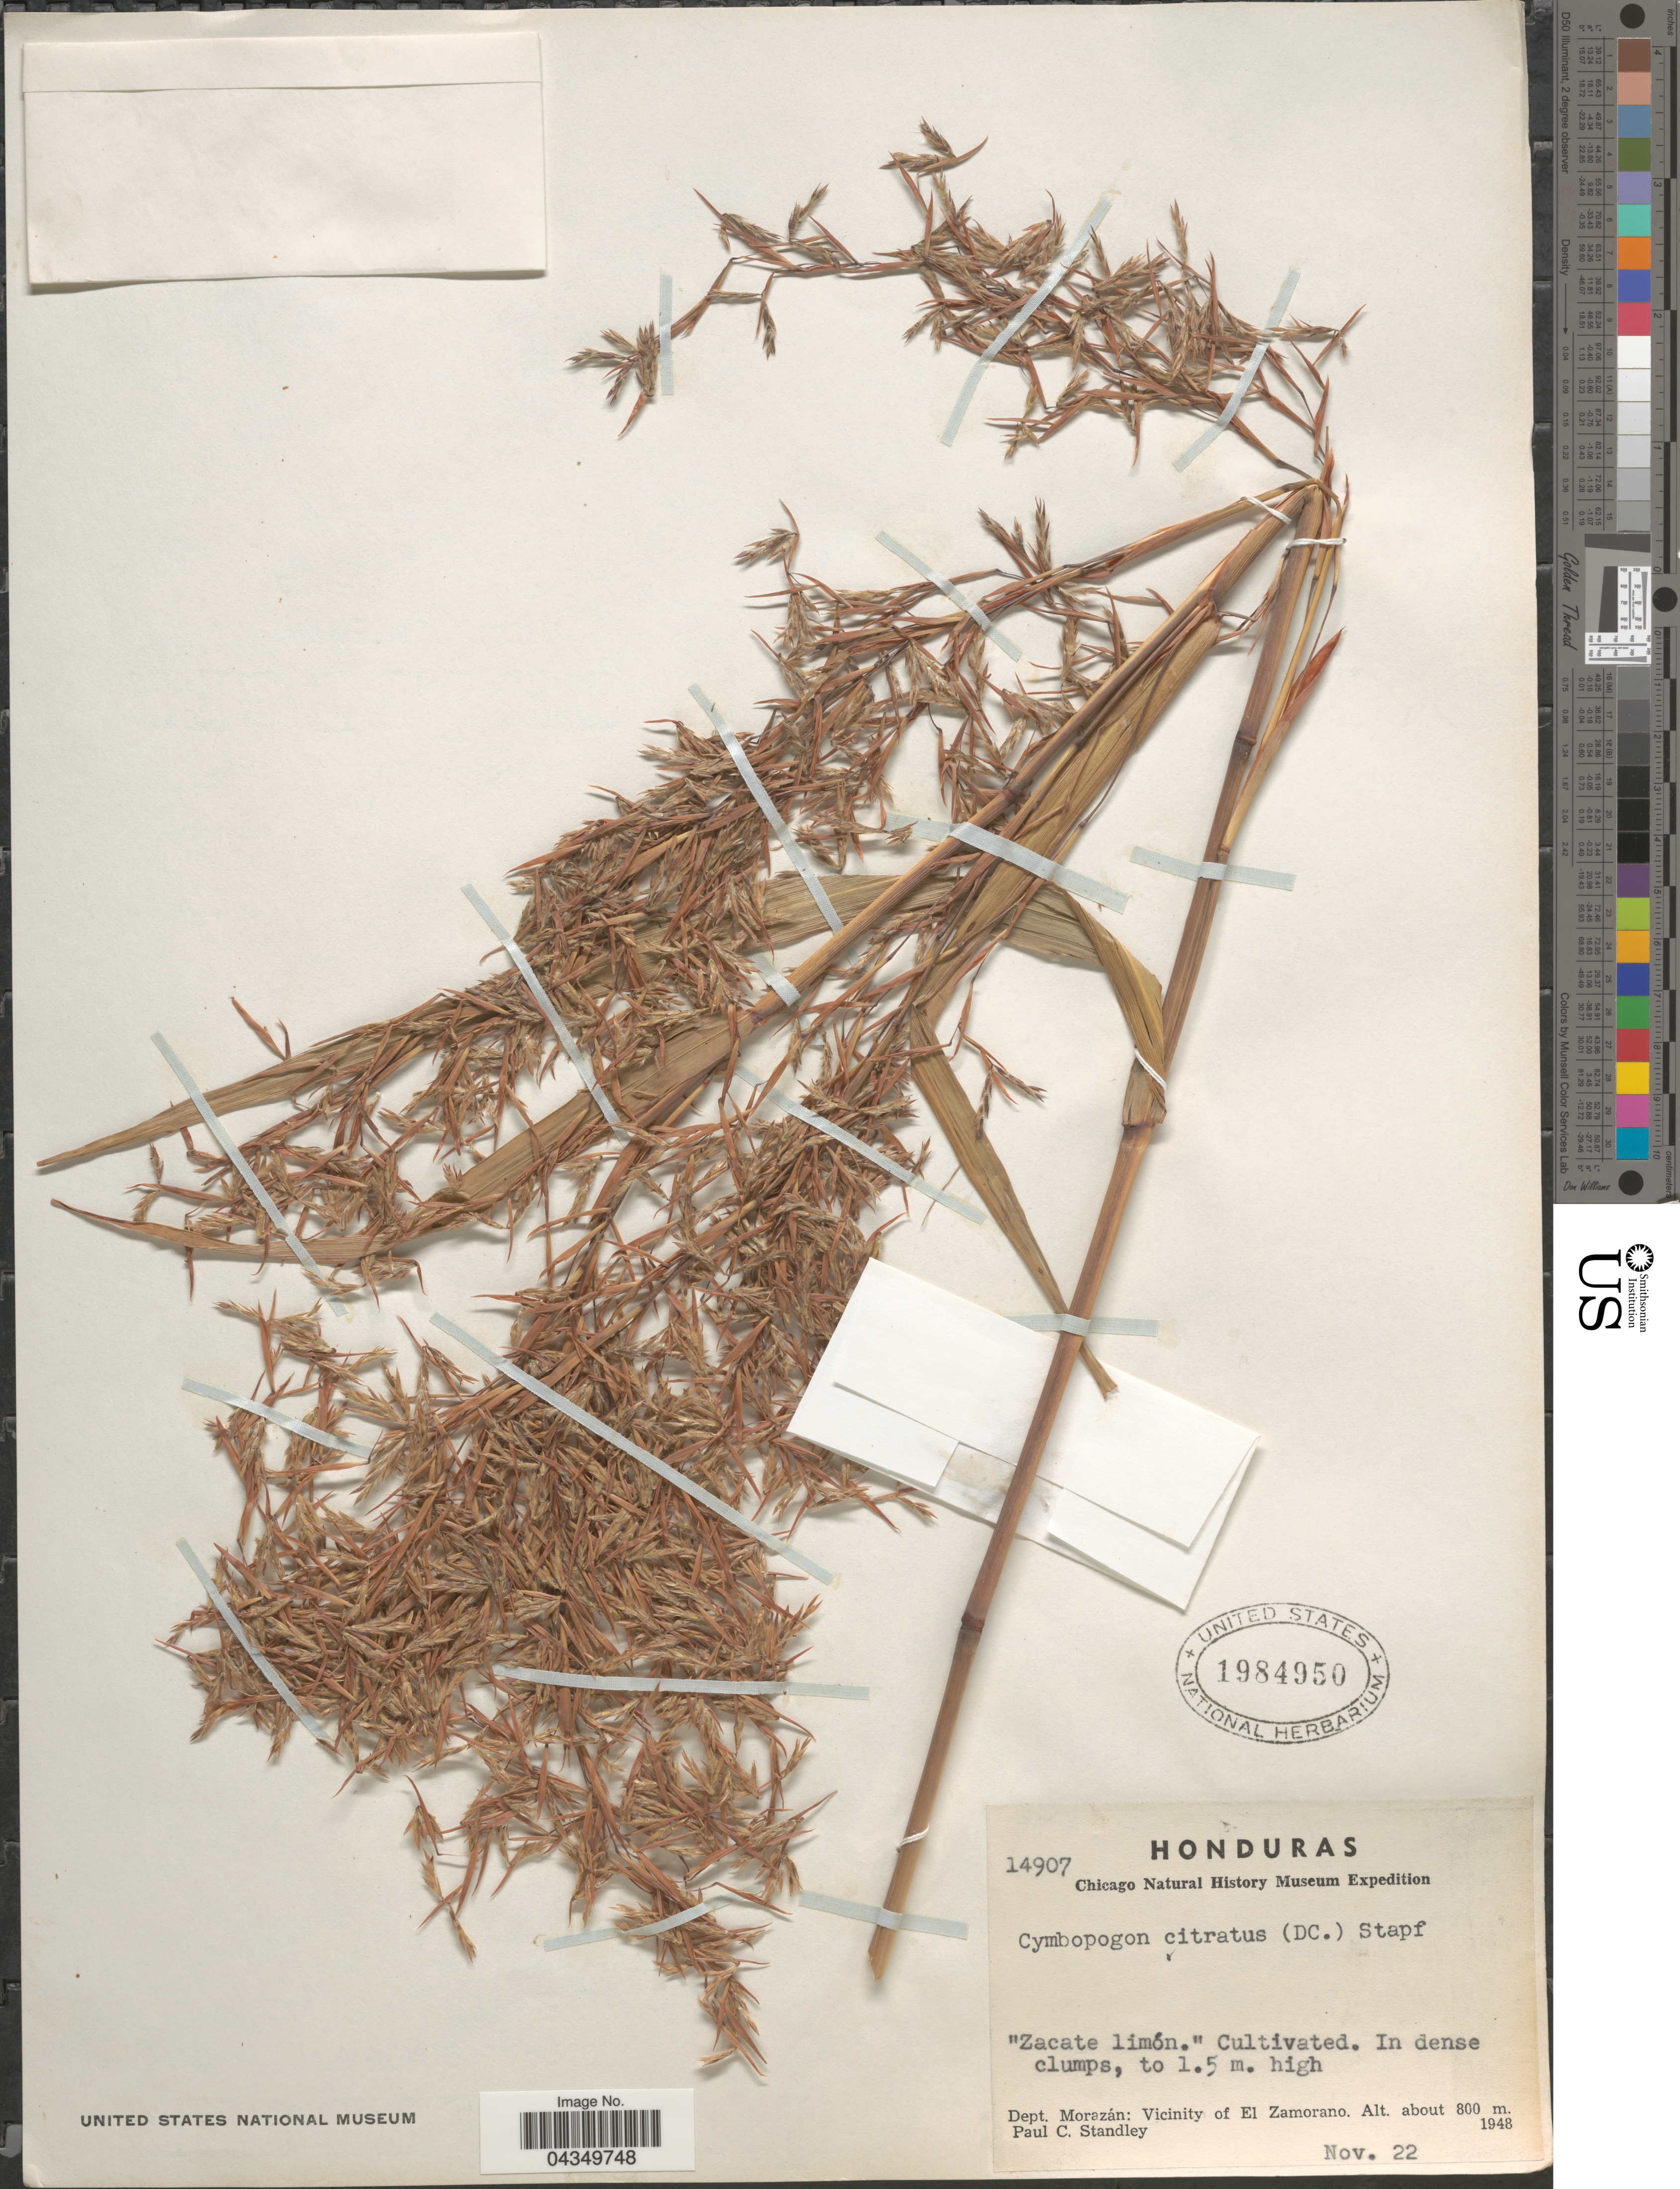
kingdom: Plantae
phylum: Tracheophyta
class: Liliopsida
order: Poales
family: Poaceae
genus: Cymbopogon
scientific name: Cymbopogon citratus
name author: (DC.) Stapf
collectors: P. C. Standley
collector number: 14907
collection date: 1948-11-22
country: Honduras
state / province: Fco. Morazán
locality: Chicago Natural History Museum Expedition. Dept. Morazán: Vicinity of El Zamorano.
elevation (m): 800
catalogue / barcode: US 1984950